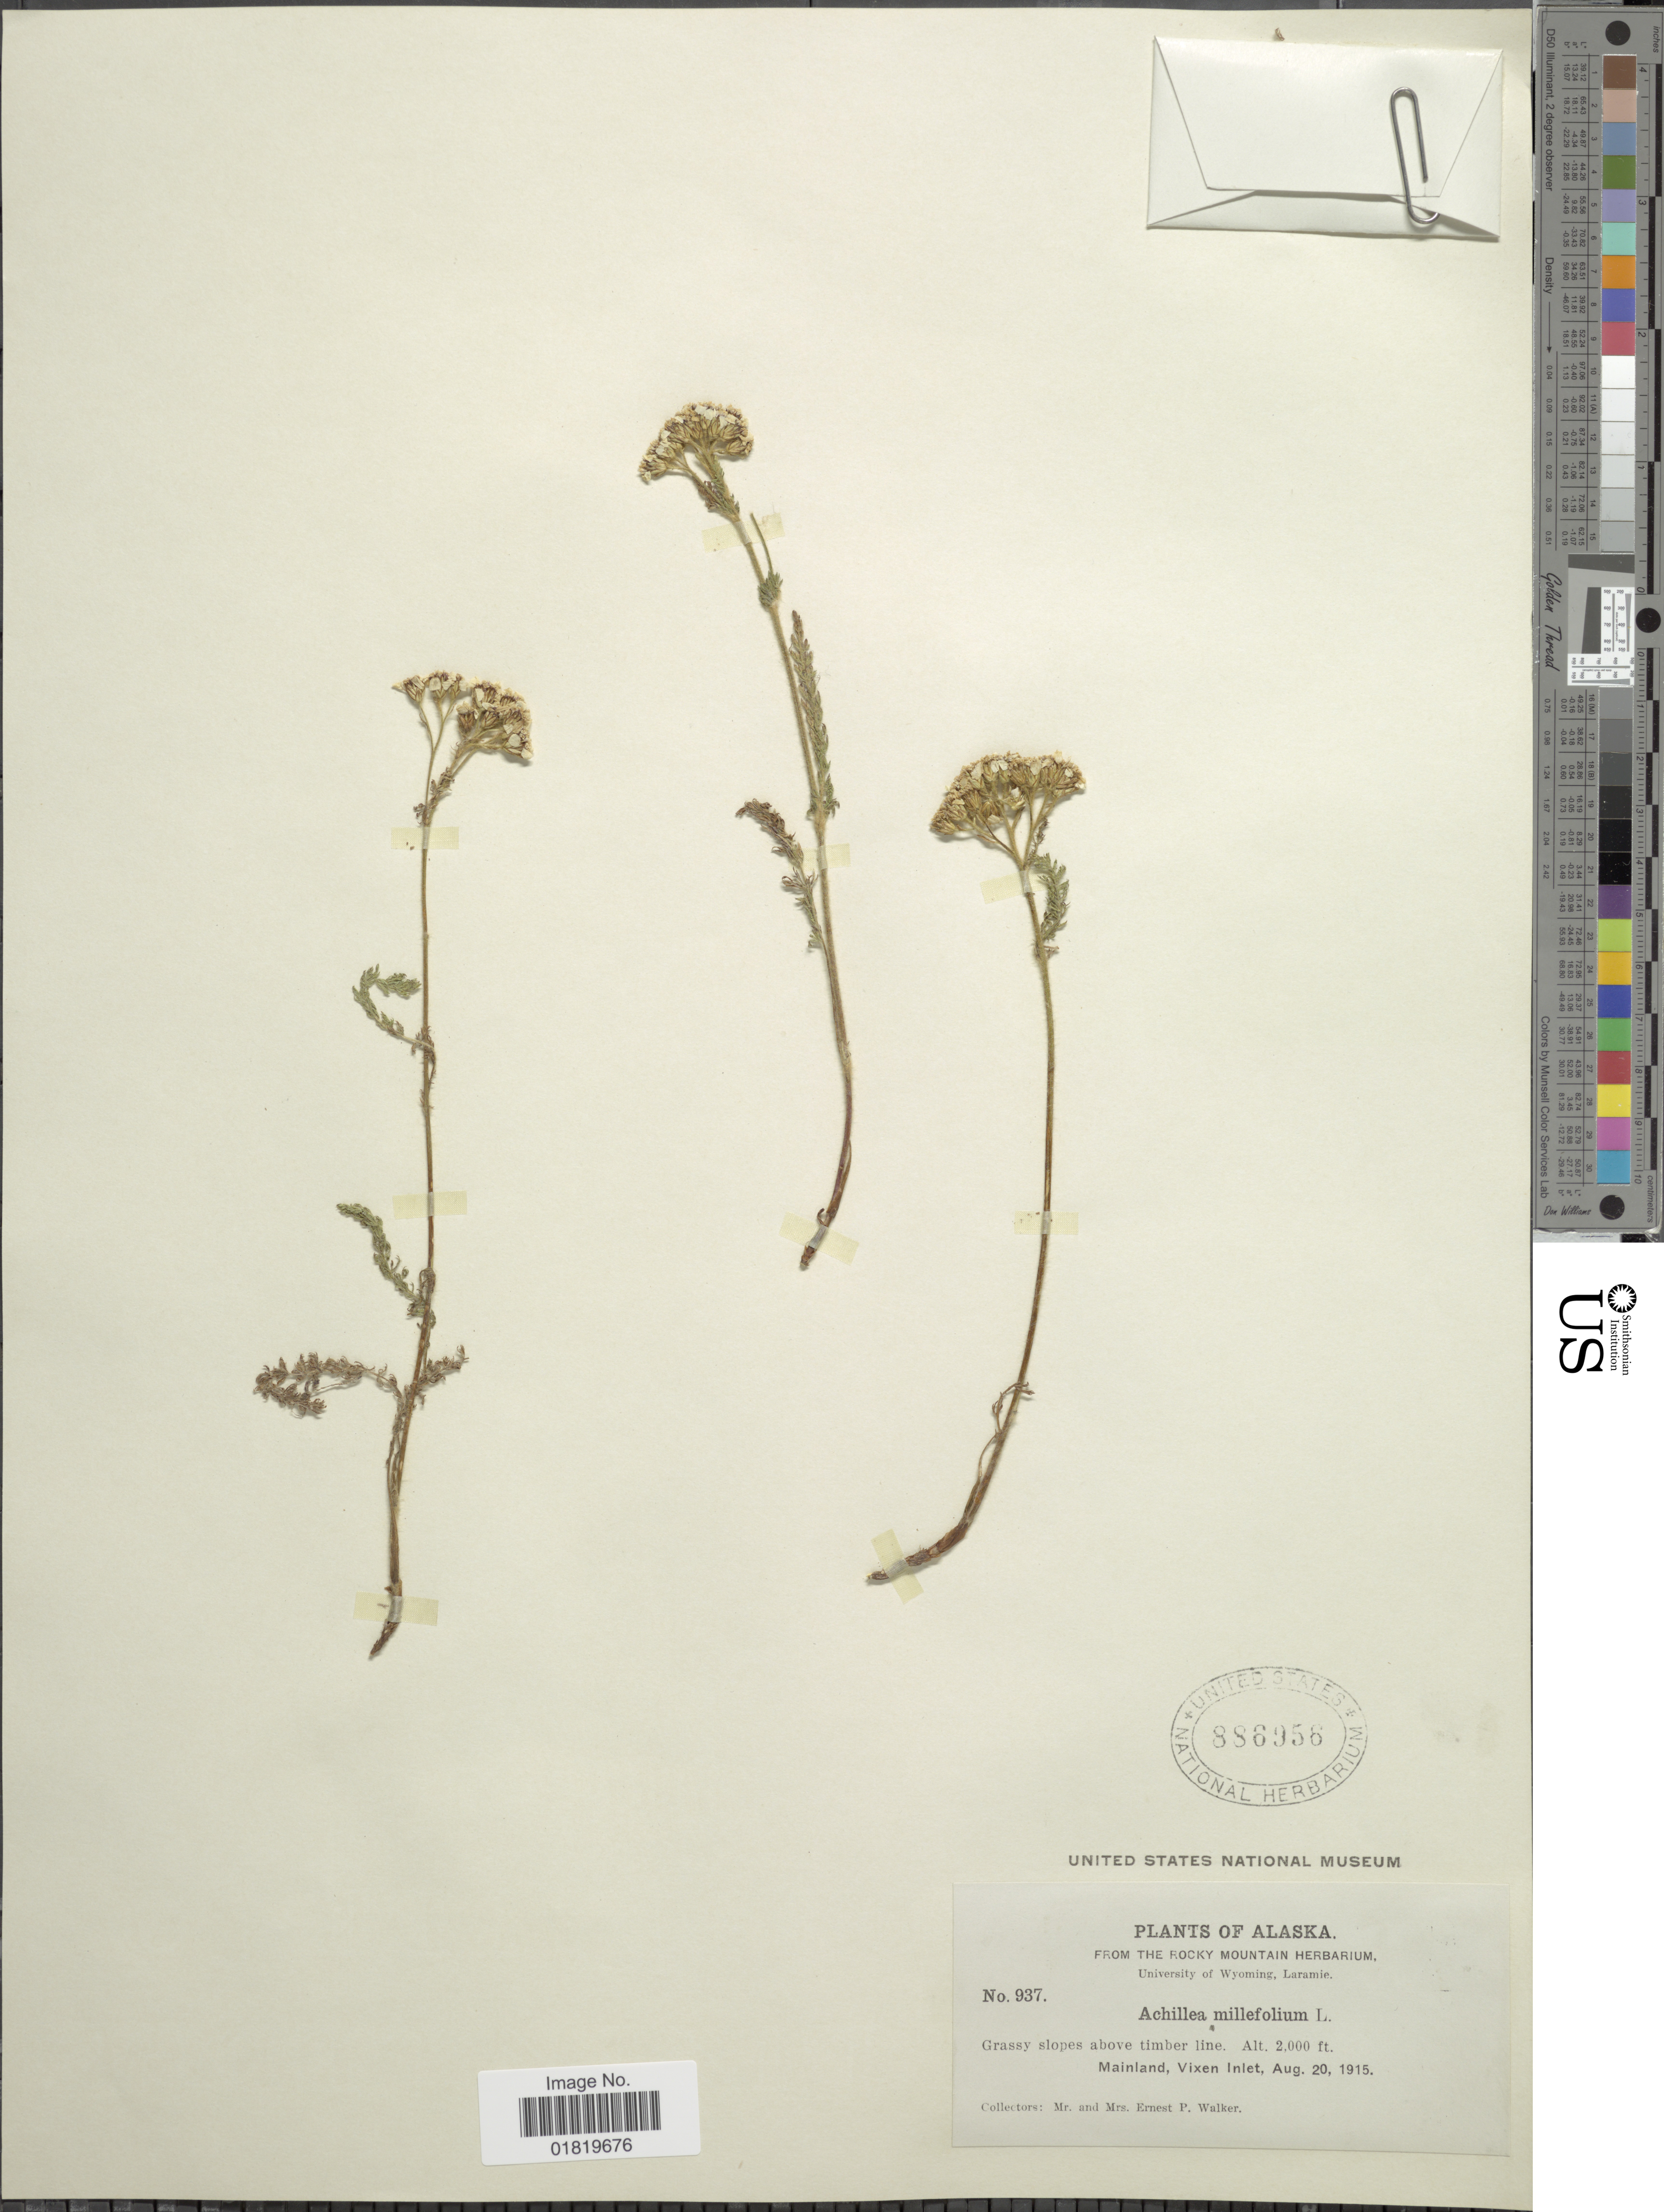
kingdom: Plantae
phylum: Tracheophyta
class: Magnoliopsida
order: Asterales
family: Asteraceae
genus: Achillea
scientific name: Achillea borealis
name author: Bong.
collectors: E. P. Walker & E. Walker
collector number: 937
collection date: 1915-08-20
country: United States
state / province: Alaska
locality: Mainland, Vixen Inlet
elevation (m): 610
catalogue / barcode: US 886956